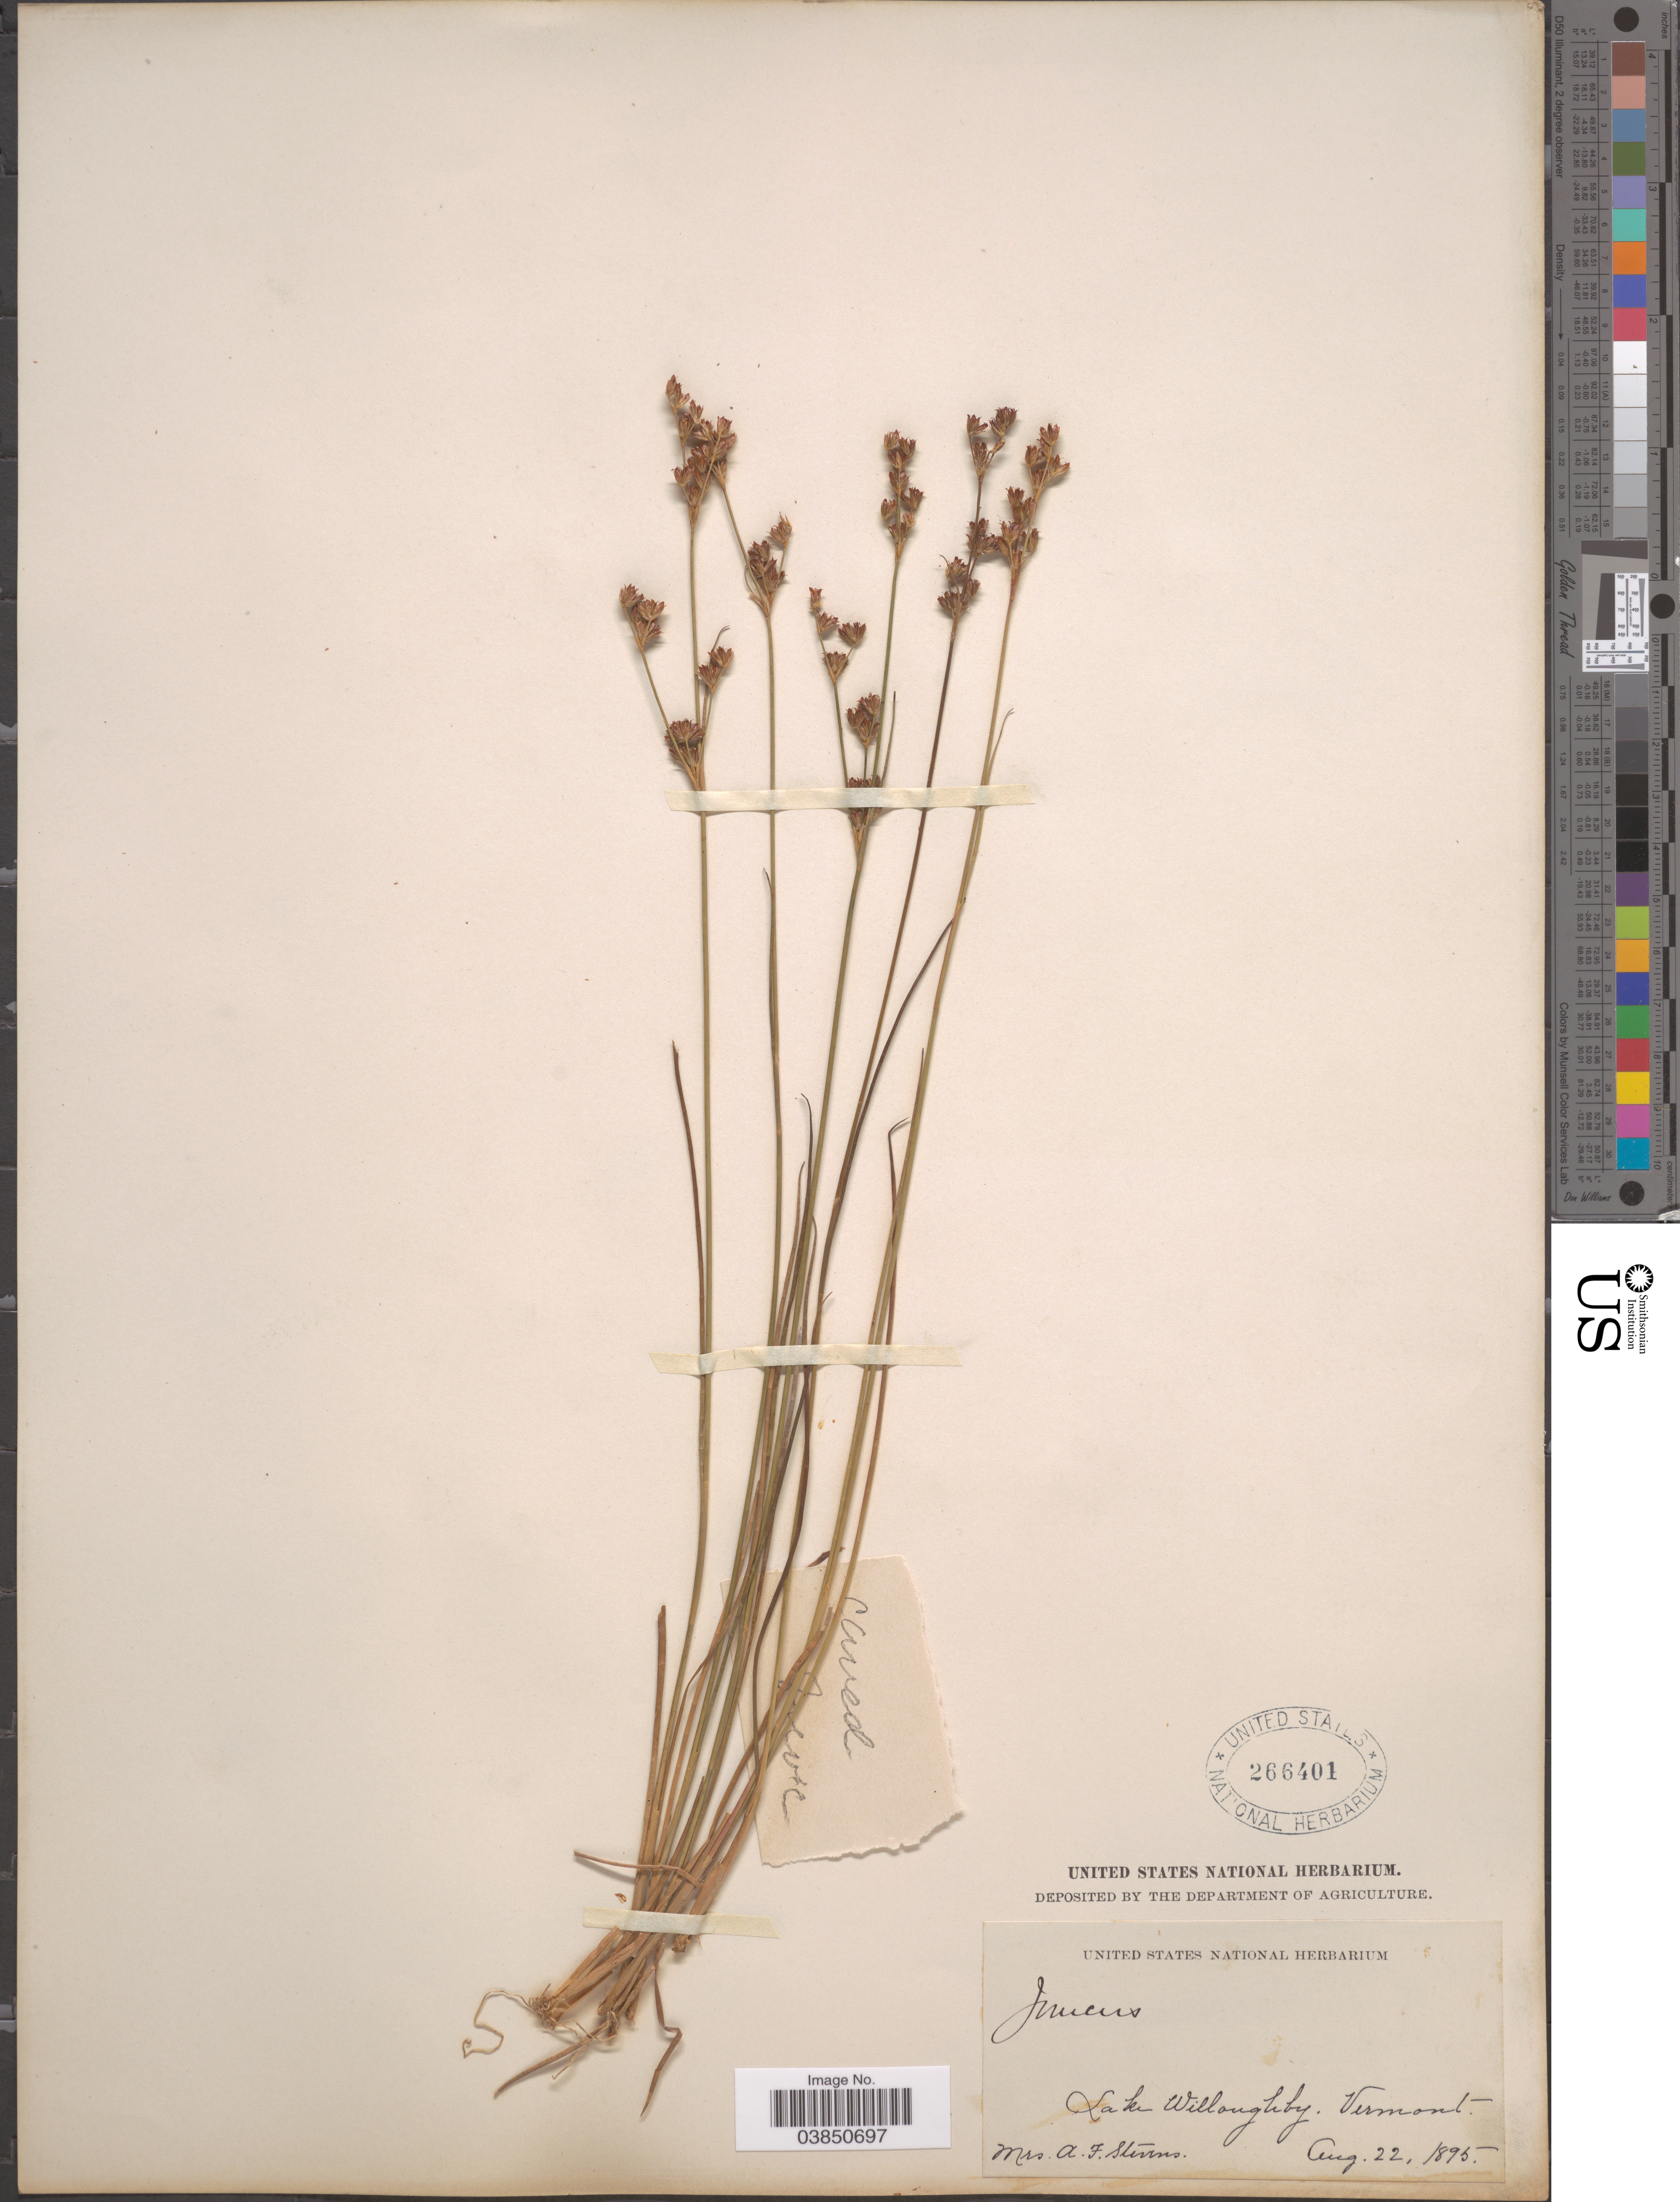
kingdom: Plantae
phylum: Tracheophyta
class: Liliopsida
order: Poales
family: Juncaceae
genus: Juncus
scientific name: Juncus brevicaudatus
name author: (Engelm.) Fernald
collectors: A. Stevens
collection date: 1895-08-22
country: United States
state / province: Vermont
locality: Lake Willoughby.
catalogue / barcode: US 266401